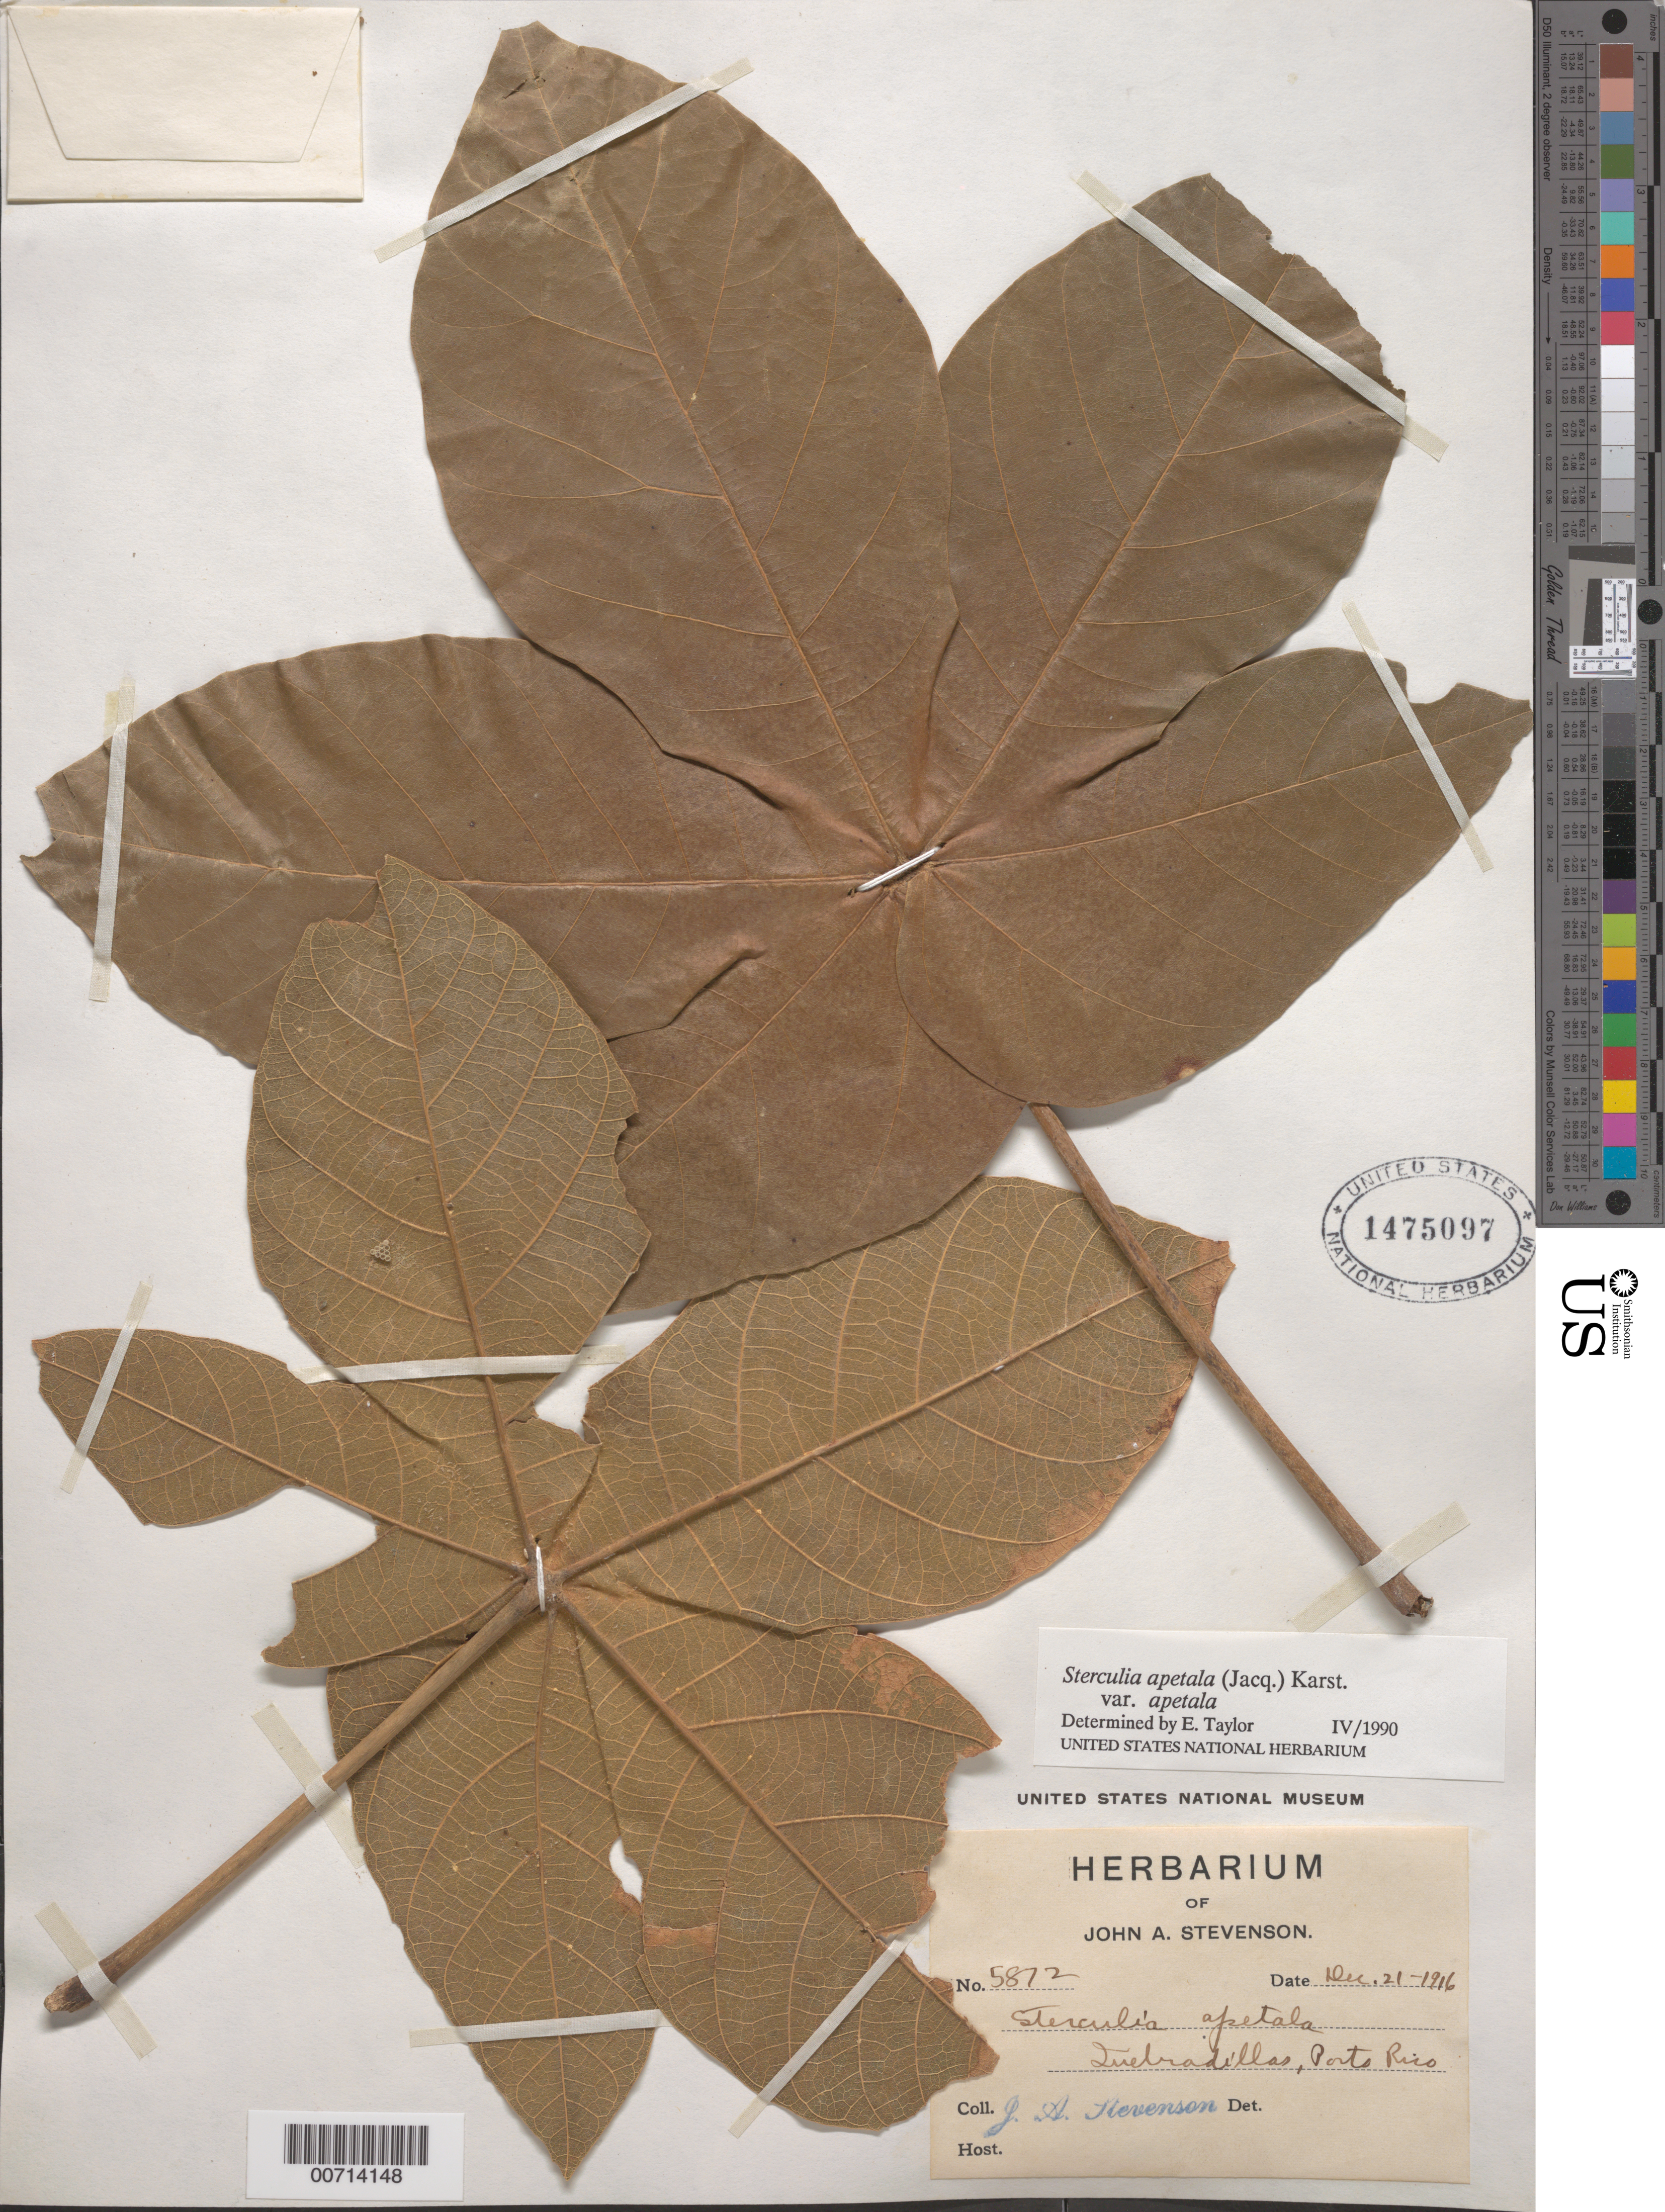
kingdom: Plantae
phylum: Tracheophyta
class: Magnoliopsida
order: Malvales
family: Malvaceae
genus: Sterculia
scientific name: Sterculia apetala var. apetala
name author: (Jacq.) H. Karst.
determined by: Taylor, E.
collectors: J. Stevenson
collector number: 5872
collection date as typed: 21 Dec 1916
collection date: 1916-12-21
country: Puerto Rico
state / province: Quebradillas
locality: Quebradillas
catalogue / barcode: US 1475097